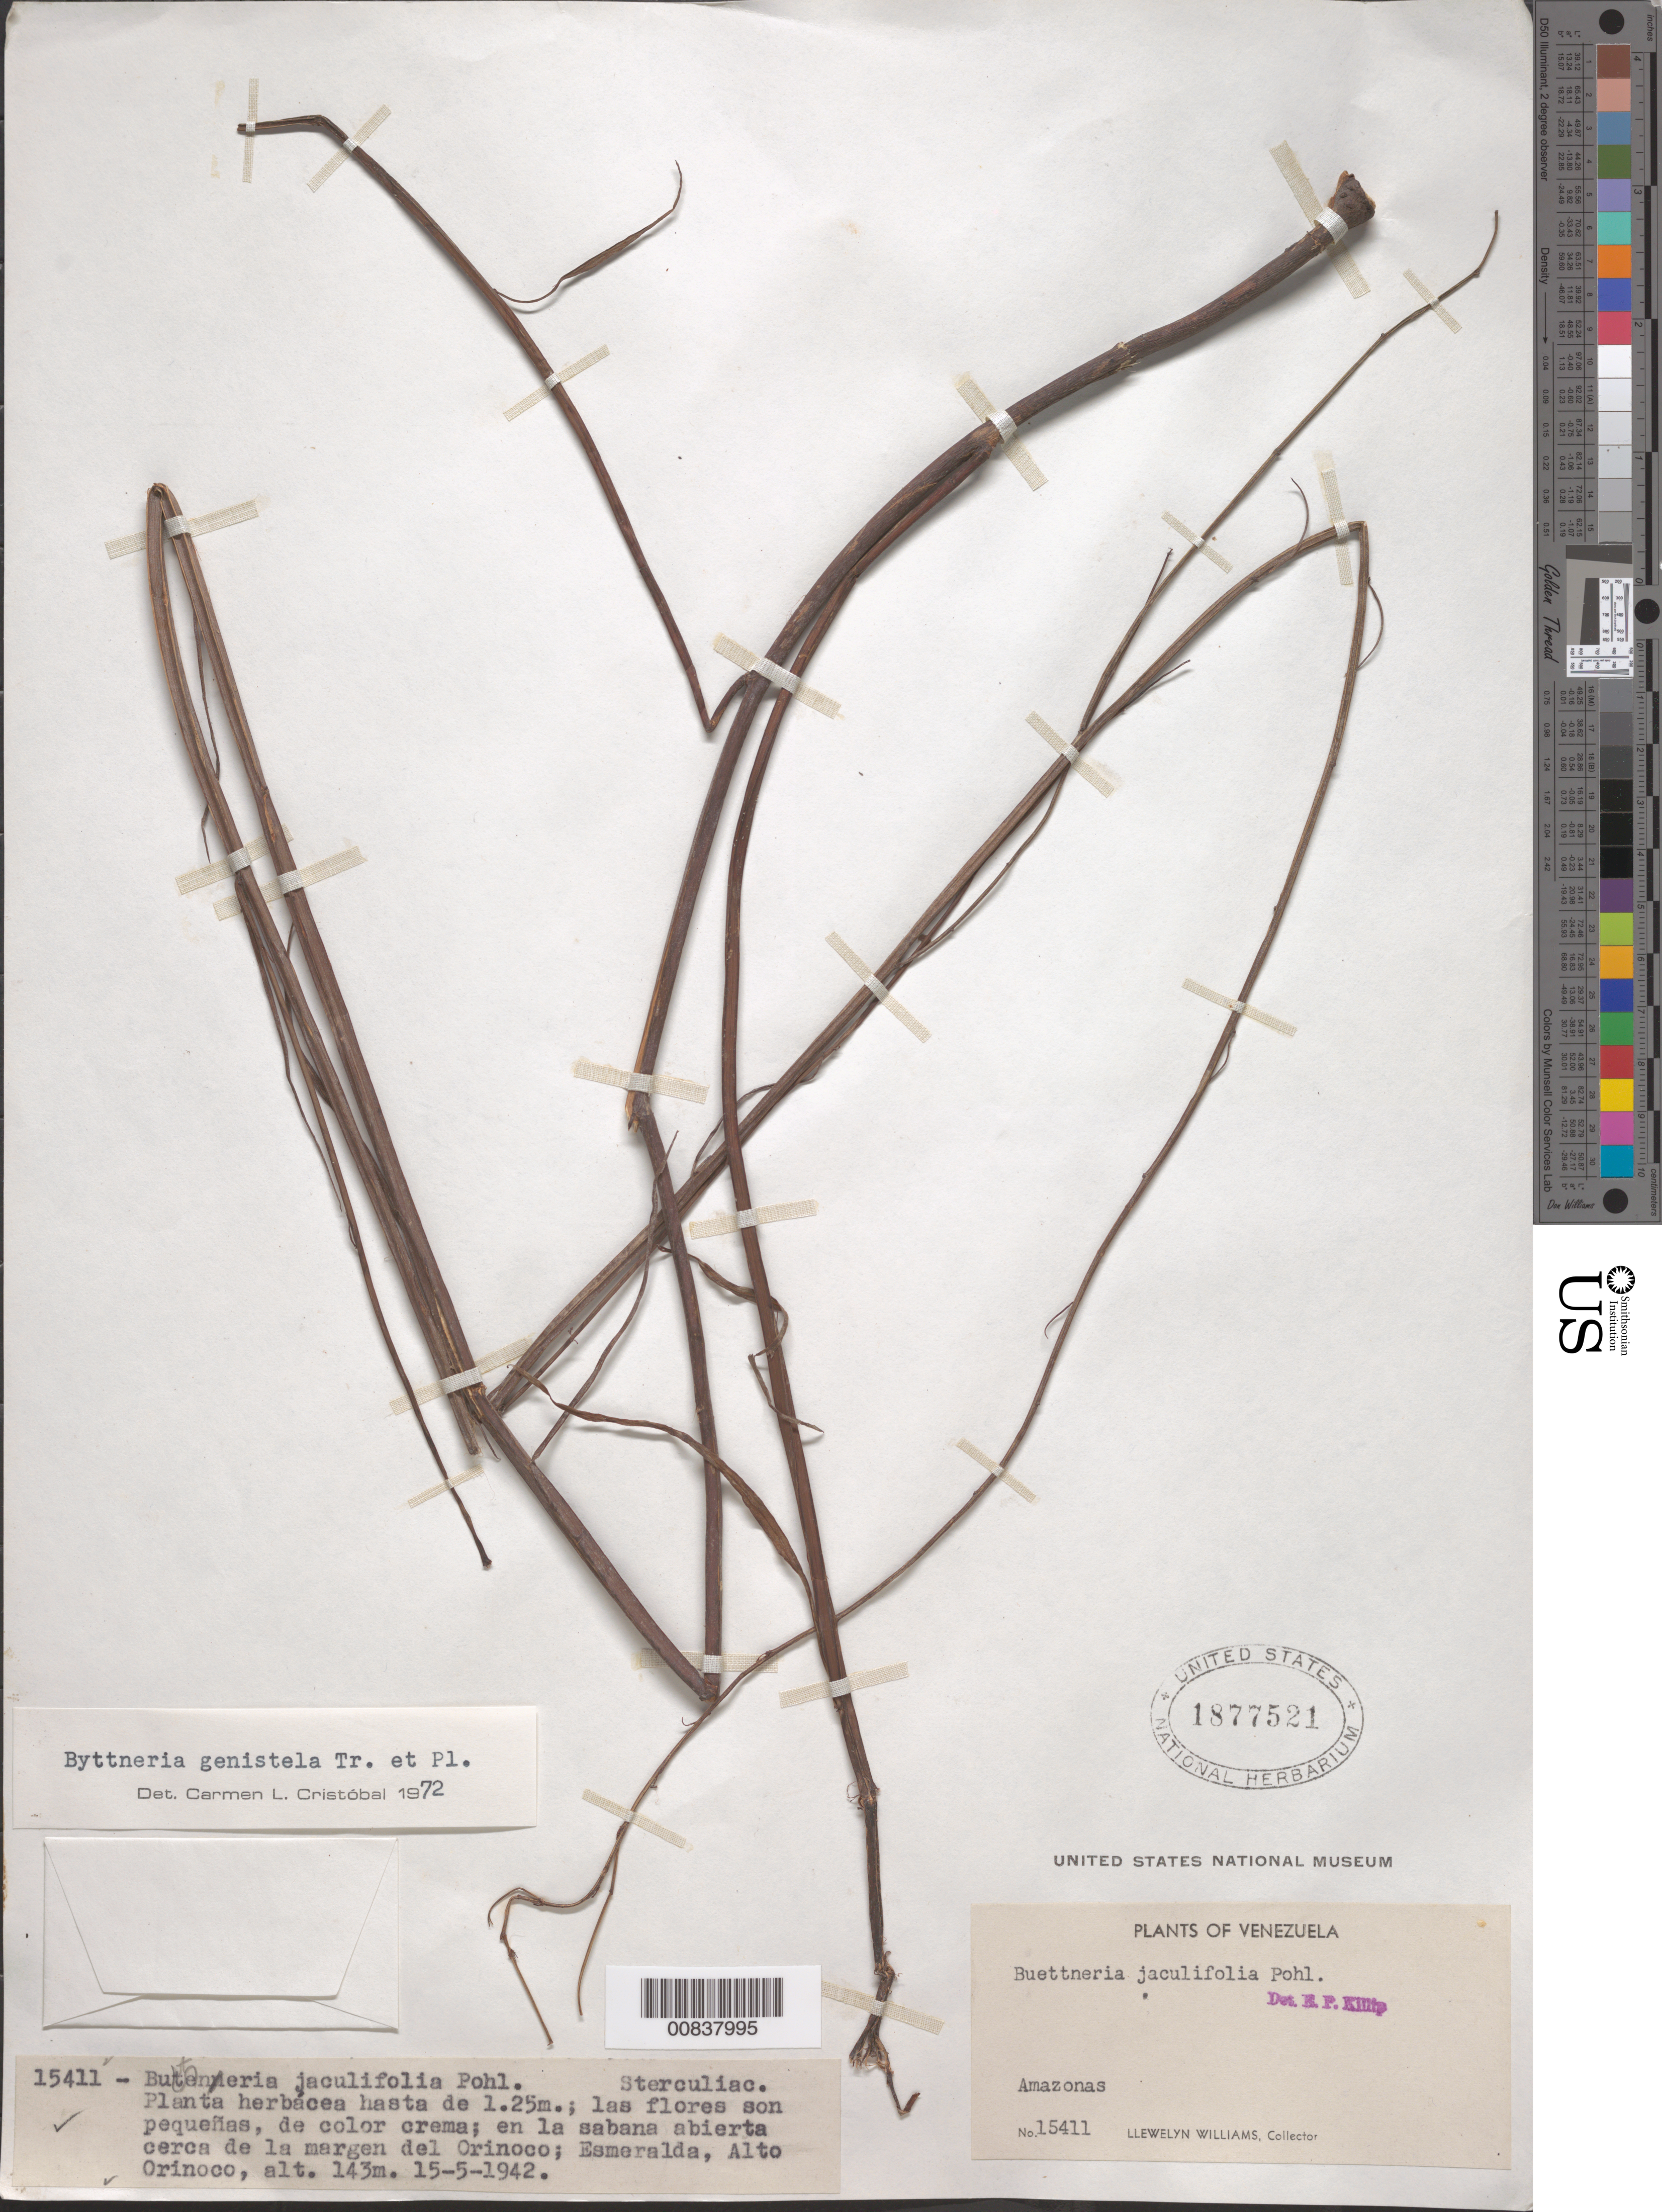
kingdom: Plantae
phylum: Tracheophyta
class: Magnoliopsida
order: Malvales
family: Malvaceae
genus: Byttneria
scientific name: Byttneria genistella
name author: Triana & Planch.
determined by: Cristóbal, C. L.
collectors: Ll. Williams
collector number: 15411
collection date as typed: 15-May-42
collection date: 1942-05-15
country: Venezuela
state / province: Amazonas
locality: Esmeralda, Alto Orinoco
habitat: Sabana abierta cerca de la margen del Orinoco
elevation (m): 143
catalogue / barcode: US 1877521